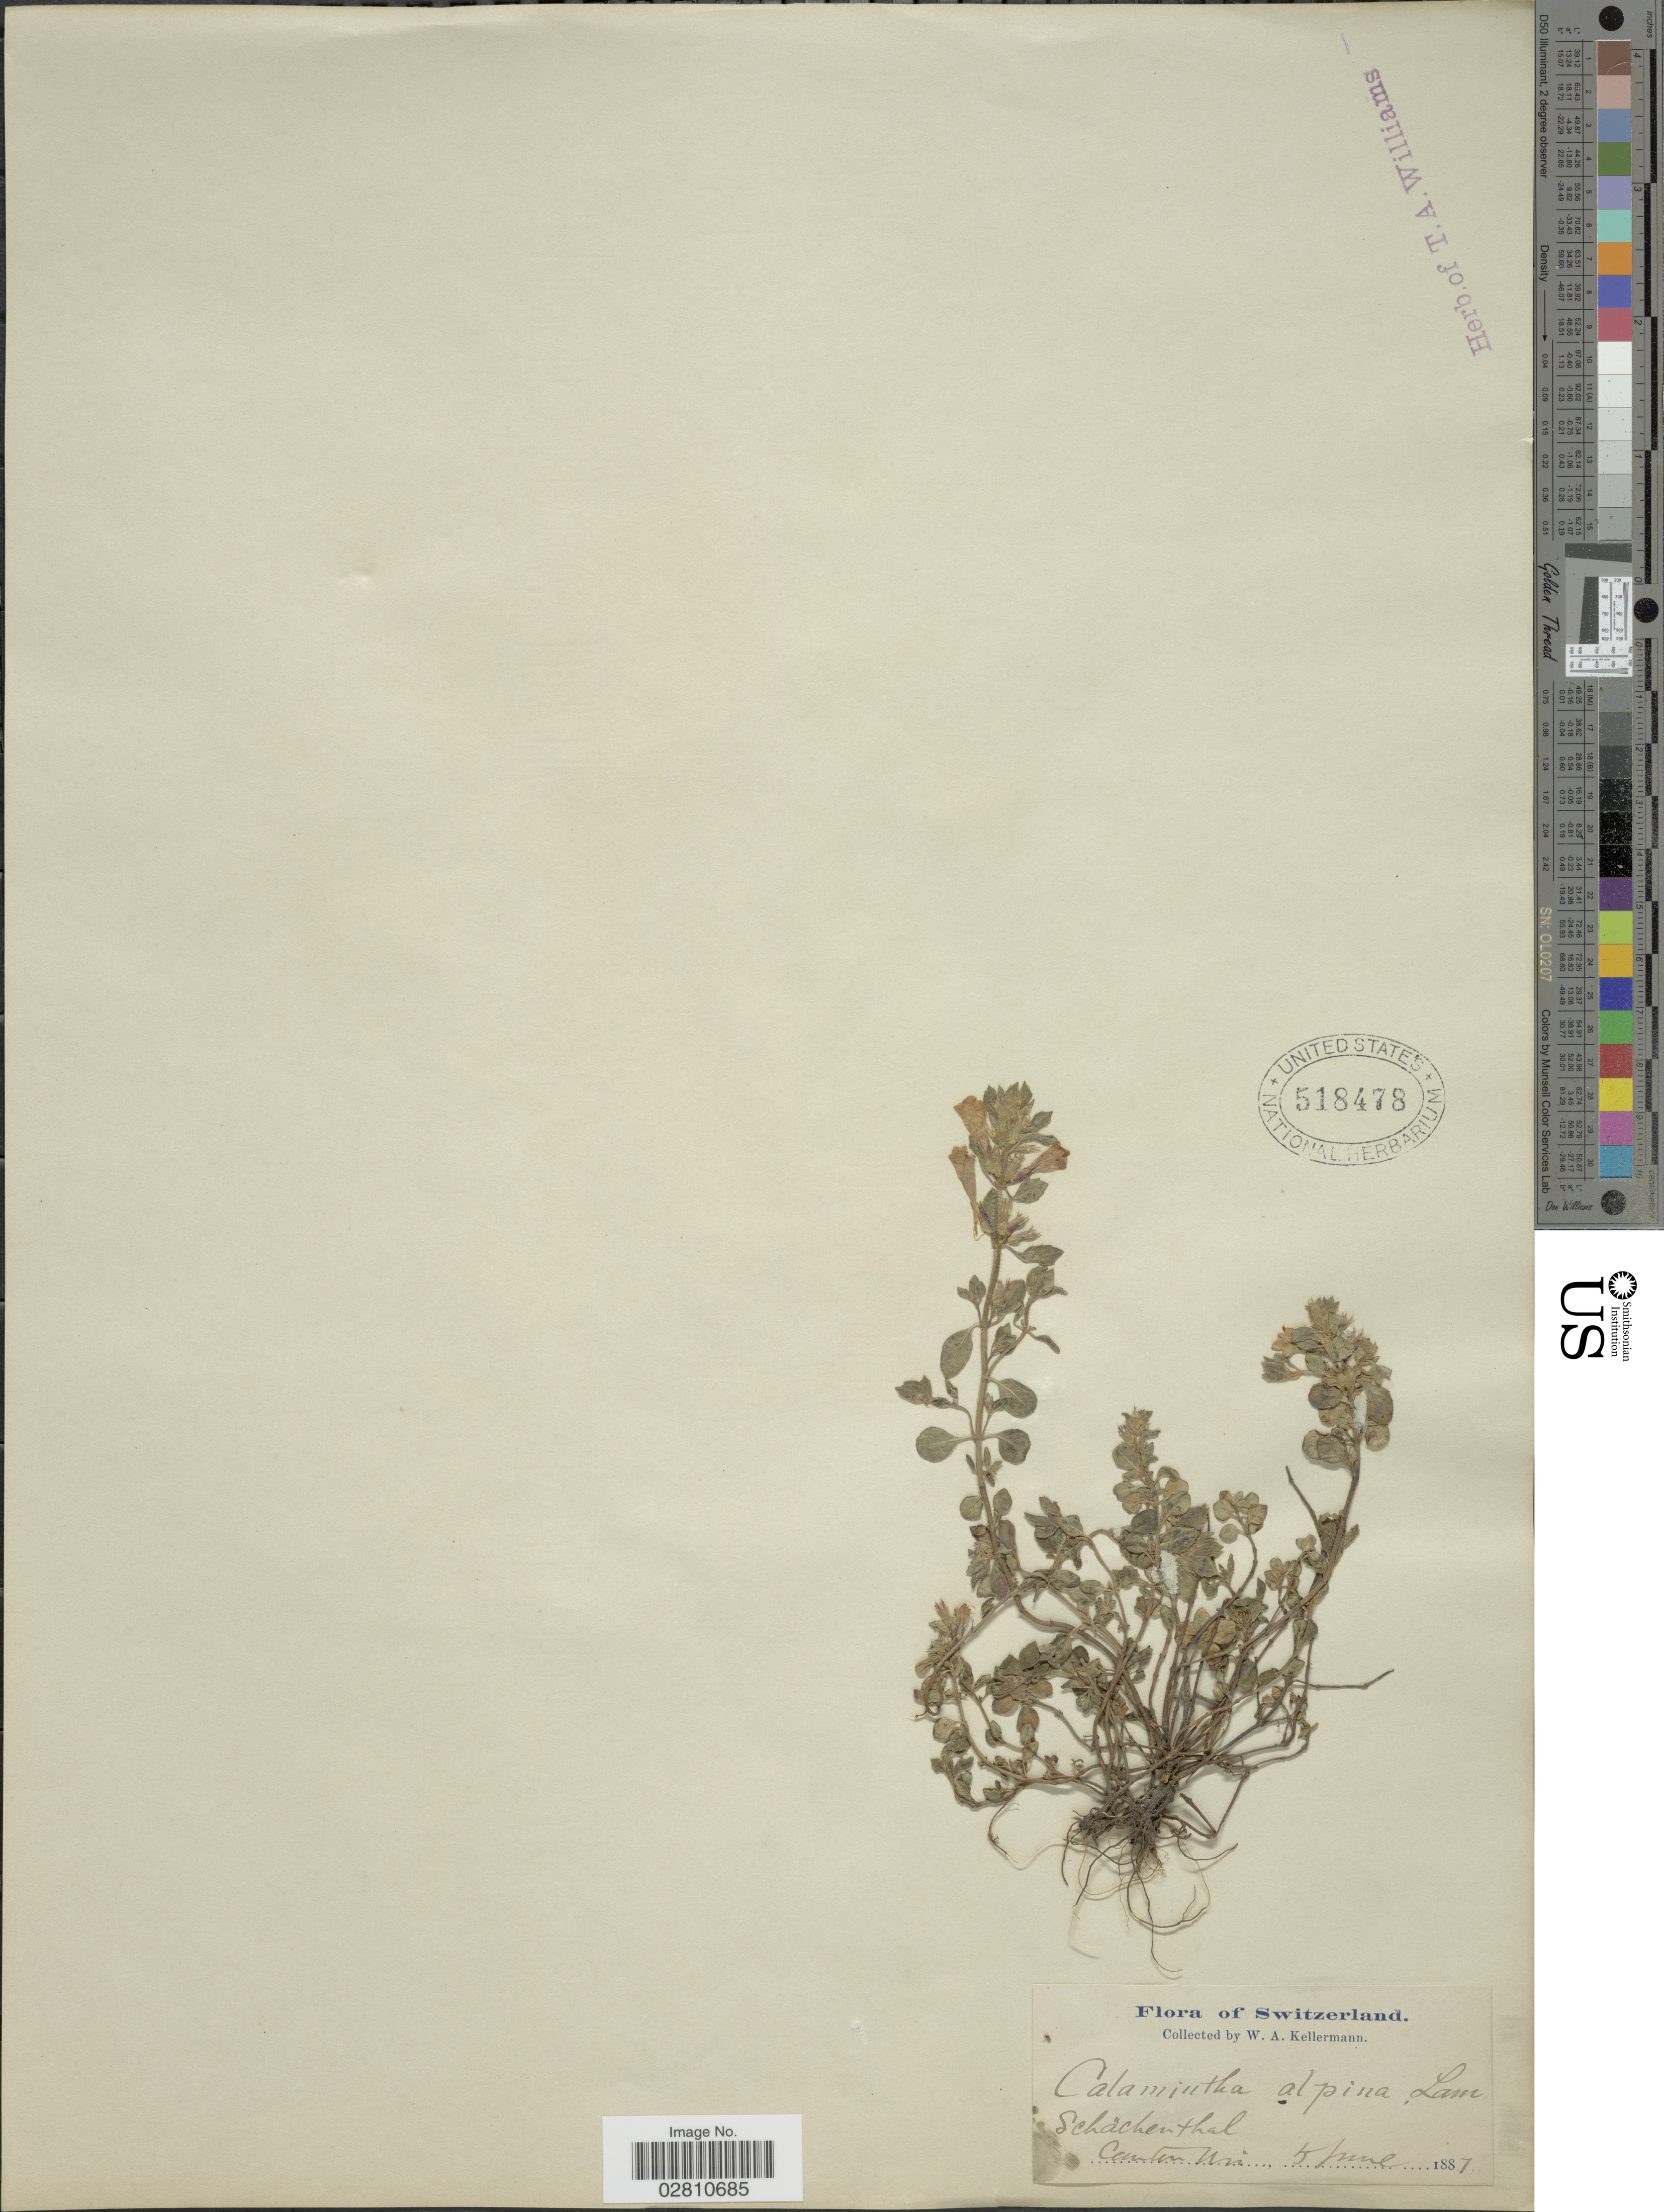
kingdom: Plantae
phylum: Tracheophyta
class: Magnoliopsida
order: Lamiales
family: Lamiaceae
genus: Clinopodium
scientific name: Clinopodium alpinum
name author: (L.) Kuntze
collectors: W. Kellerman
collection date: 1887-06-05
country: Switzerland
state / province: Uri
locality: Schachenthal, Canton Uri.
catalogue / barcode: US 518478